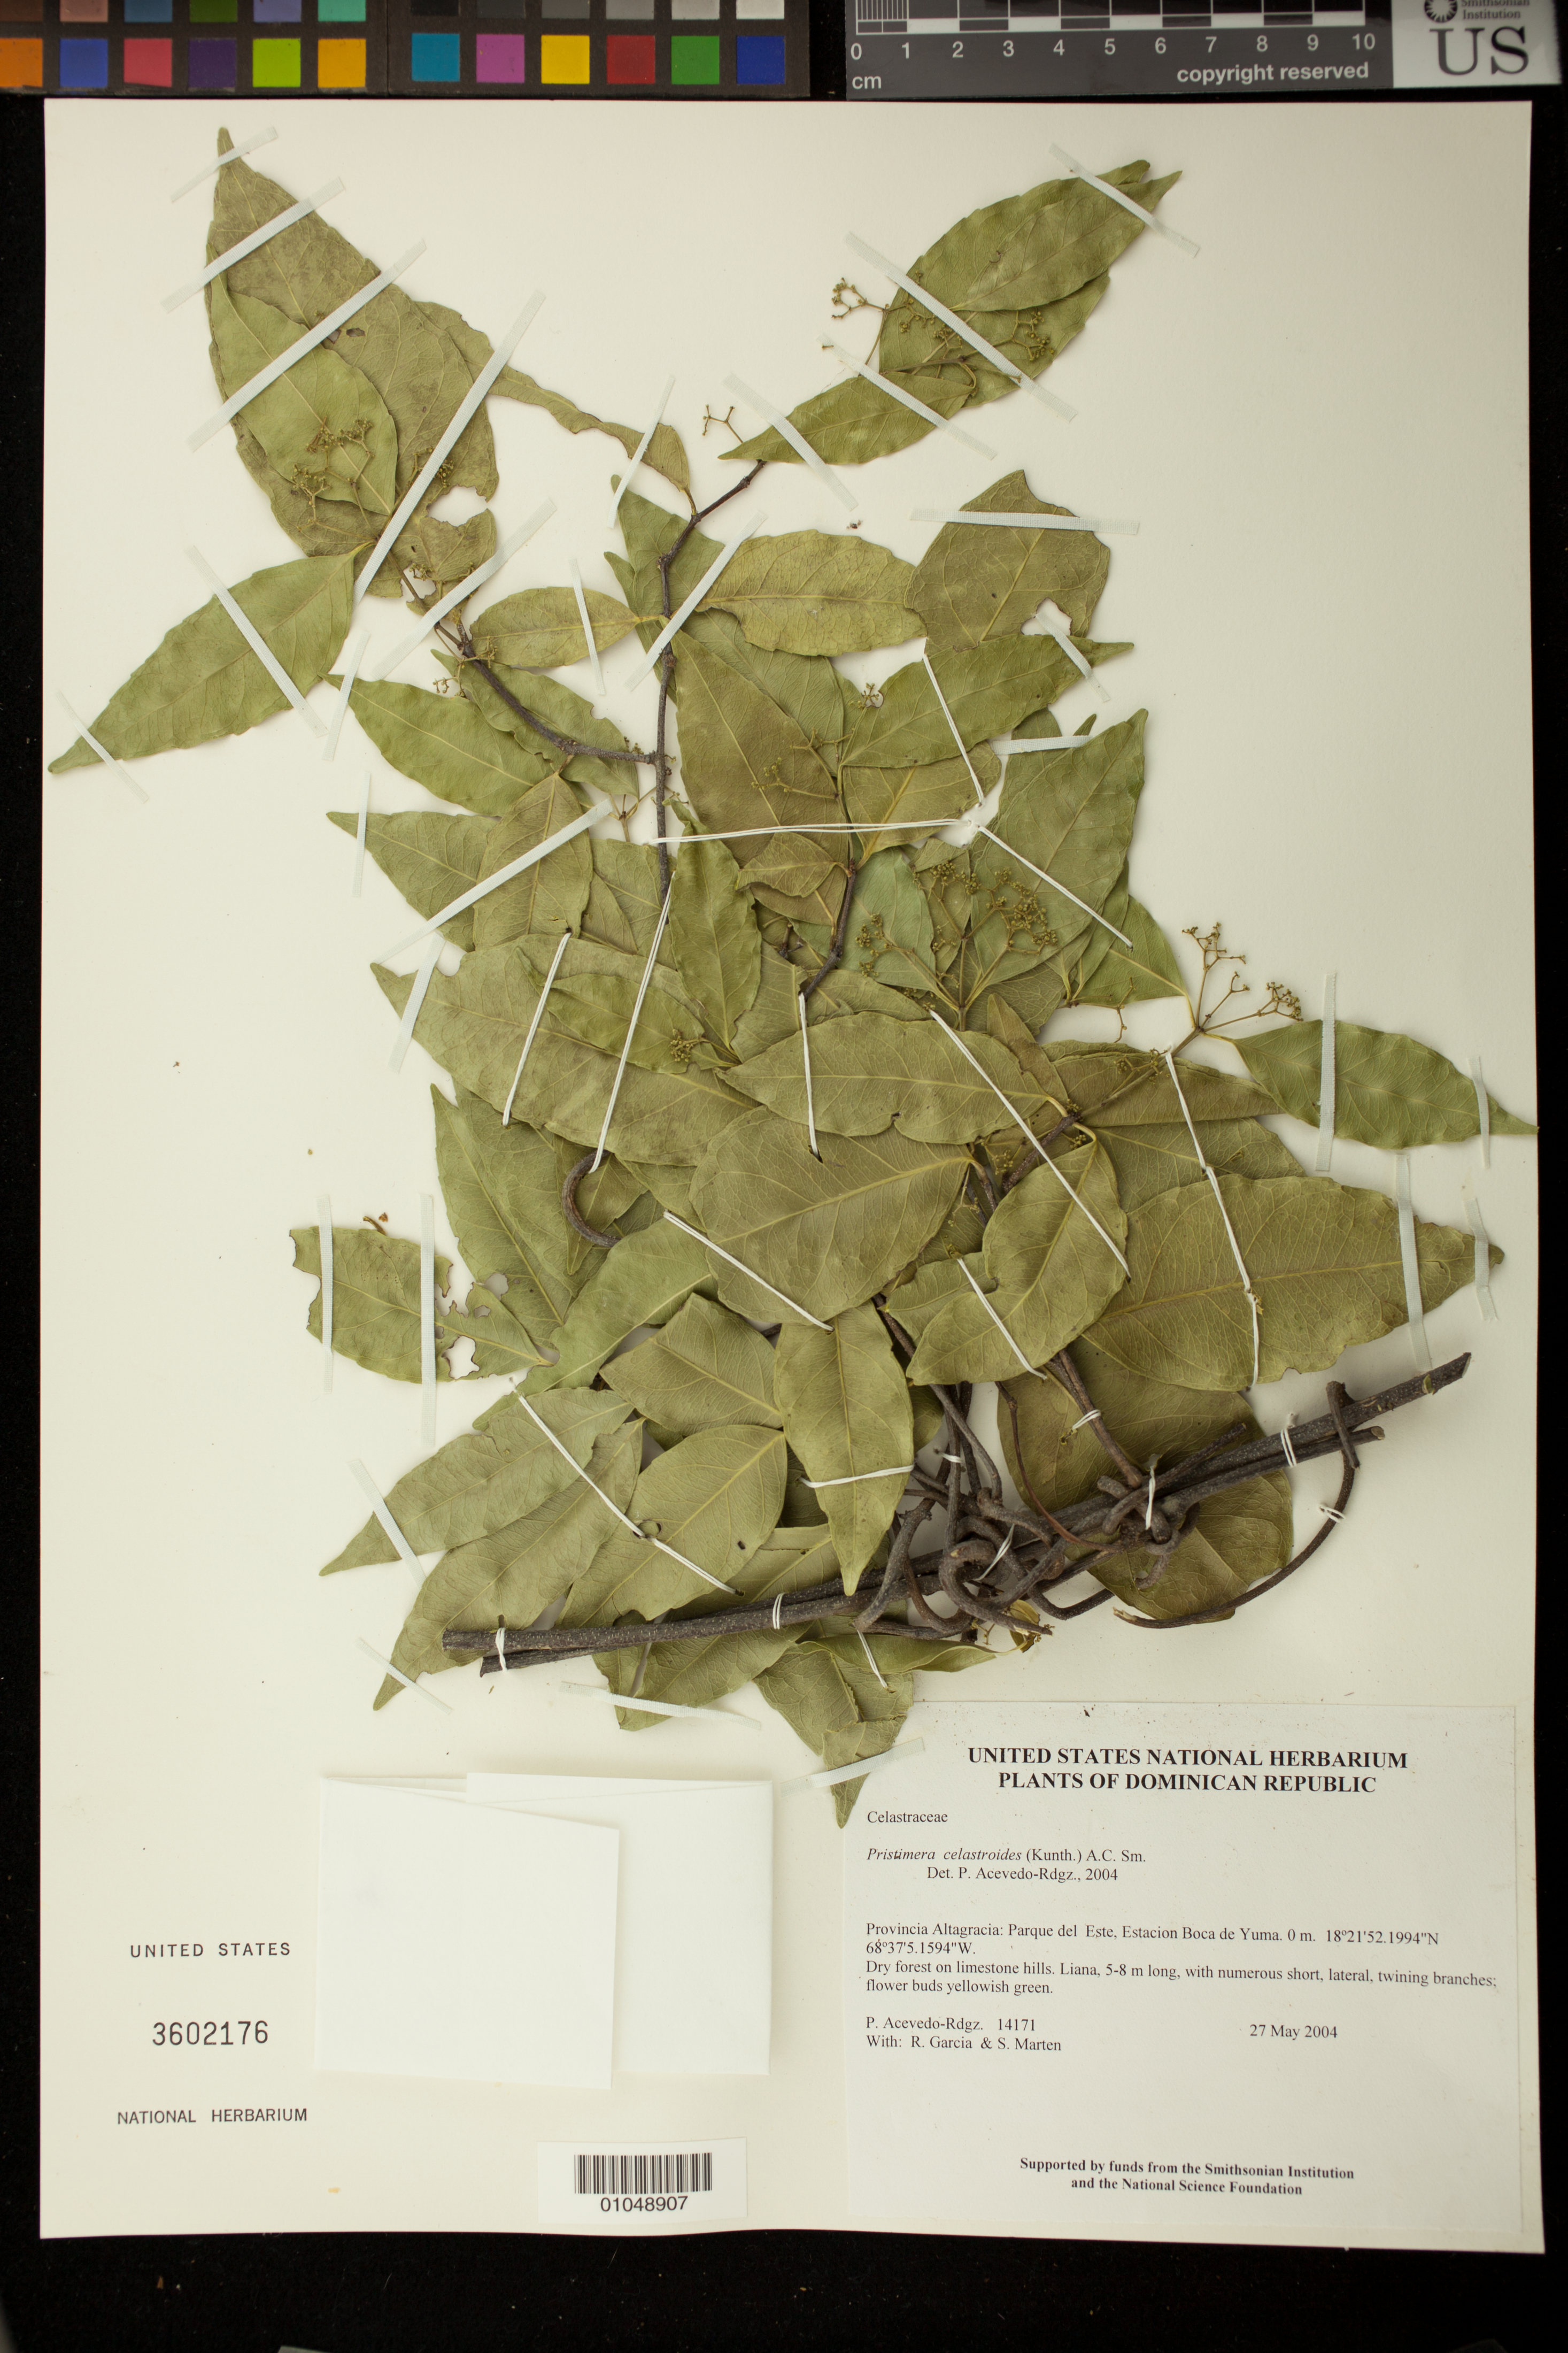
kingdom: Plantae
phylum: Tracheophyta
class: Magnoliopsida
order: Celastrales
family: Celastraceae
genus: Pristimera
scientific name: Pristimera celastroides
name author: (Kunth) A.C. Sm.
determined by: Acevedo-Rodríguez, P., (BOT), Smithsonian Institution - National Museum of Natural History (UNITED STATES)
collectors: P. Acevedo-Rodr., R. G. García & S. Marten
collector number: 14171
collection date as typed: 27 May 2004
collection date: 2004-05-27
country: Dominican Republic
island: Hispaniola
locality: Provincia Altagracia: Parque del Este, Estacion Boca de Yuma.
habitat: Dry forest on limestone hills.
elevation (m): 0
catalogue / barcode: US 3602176